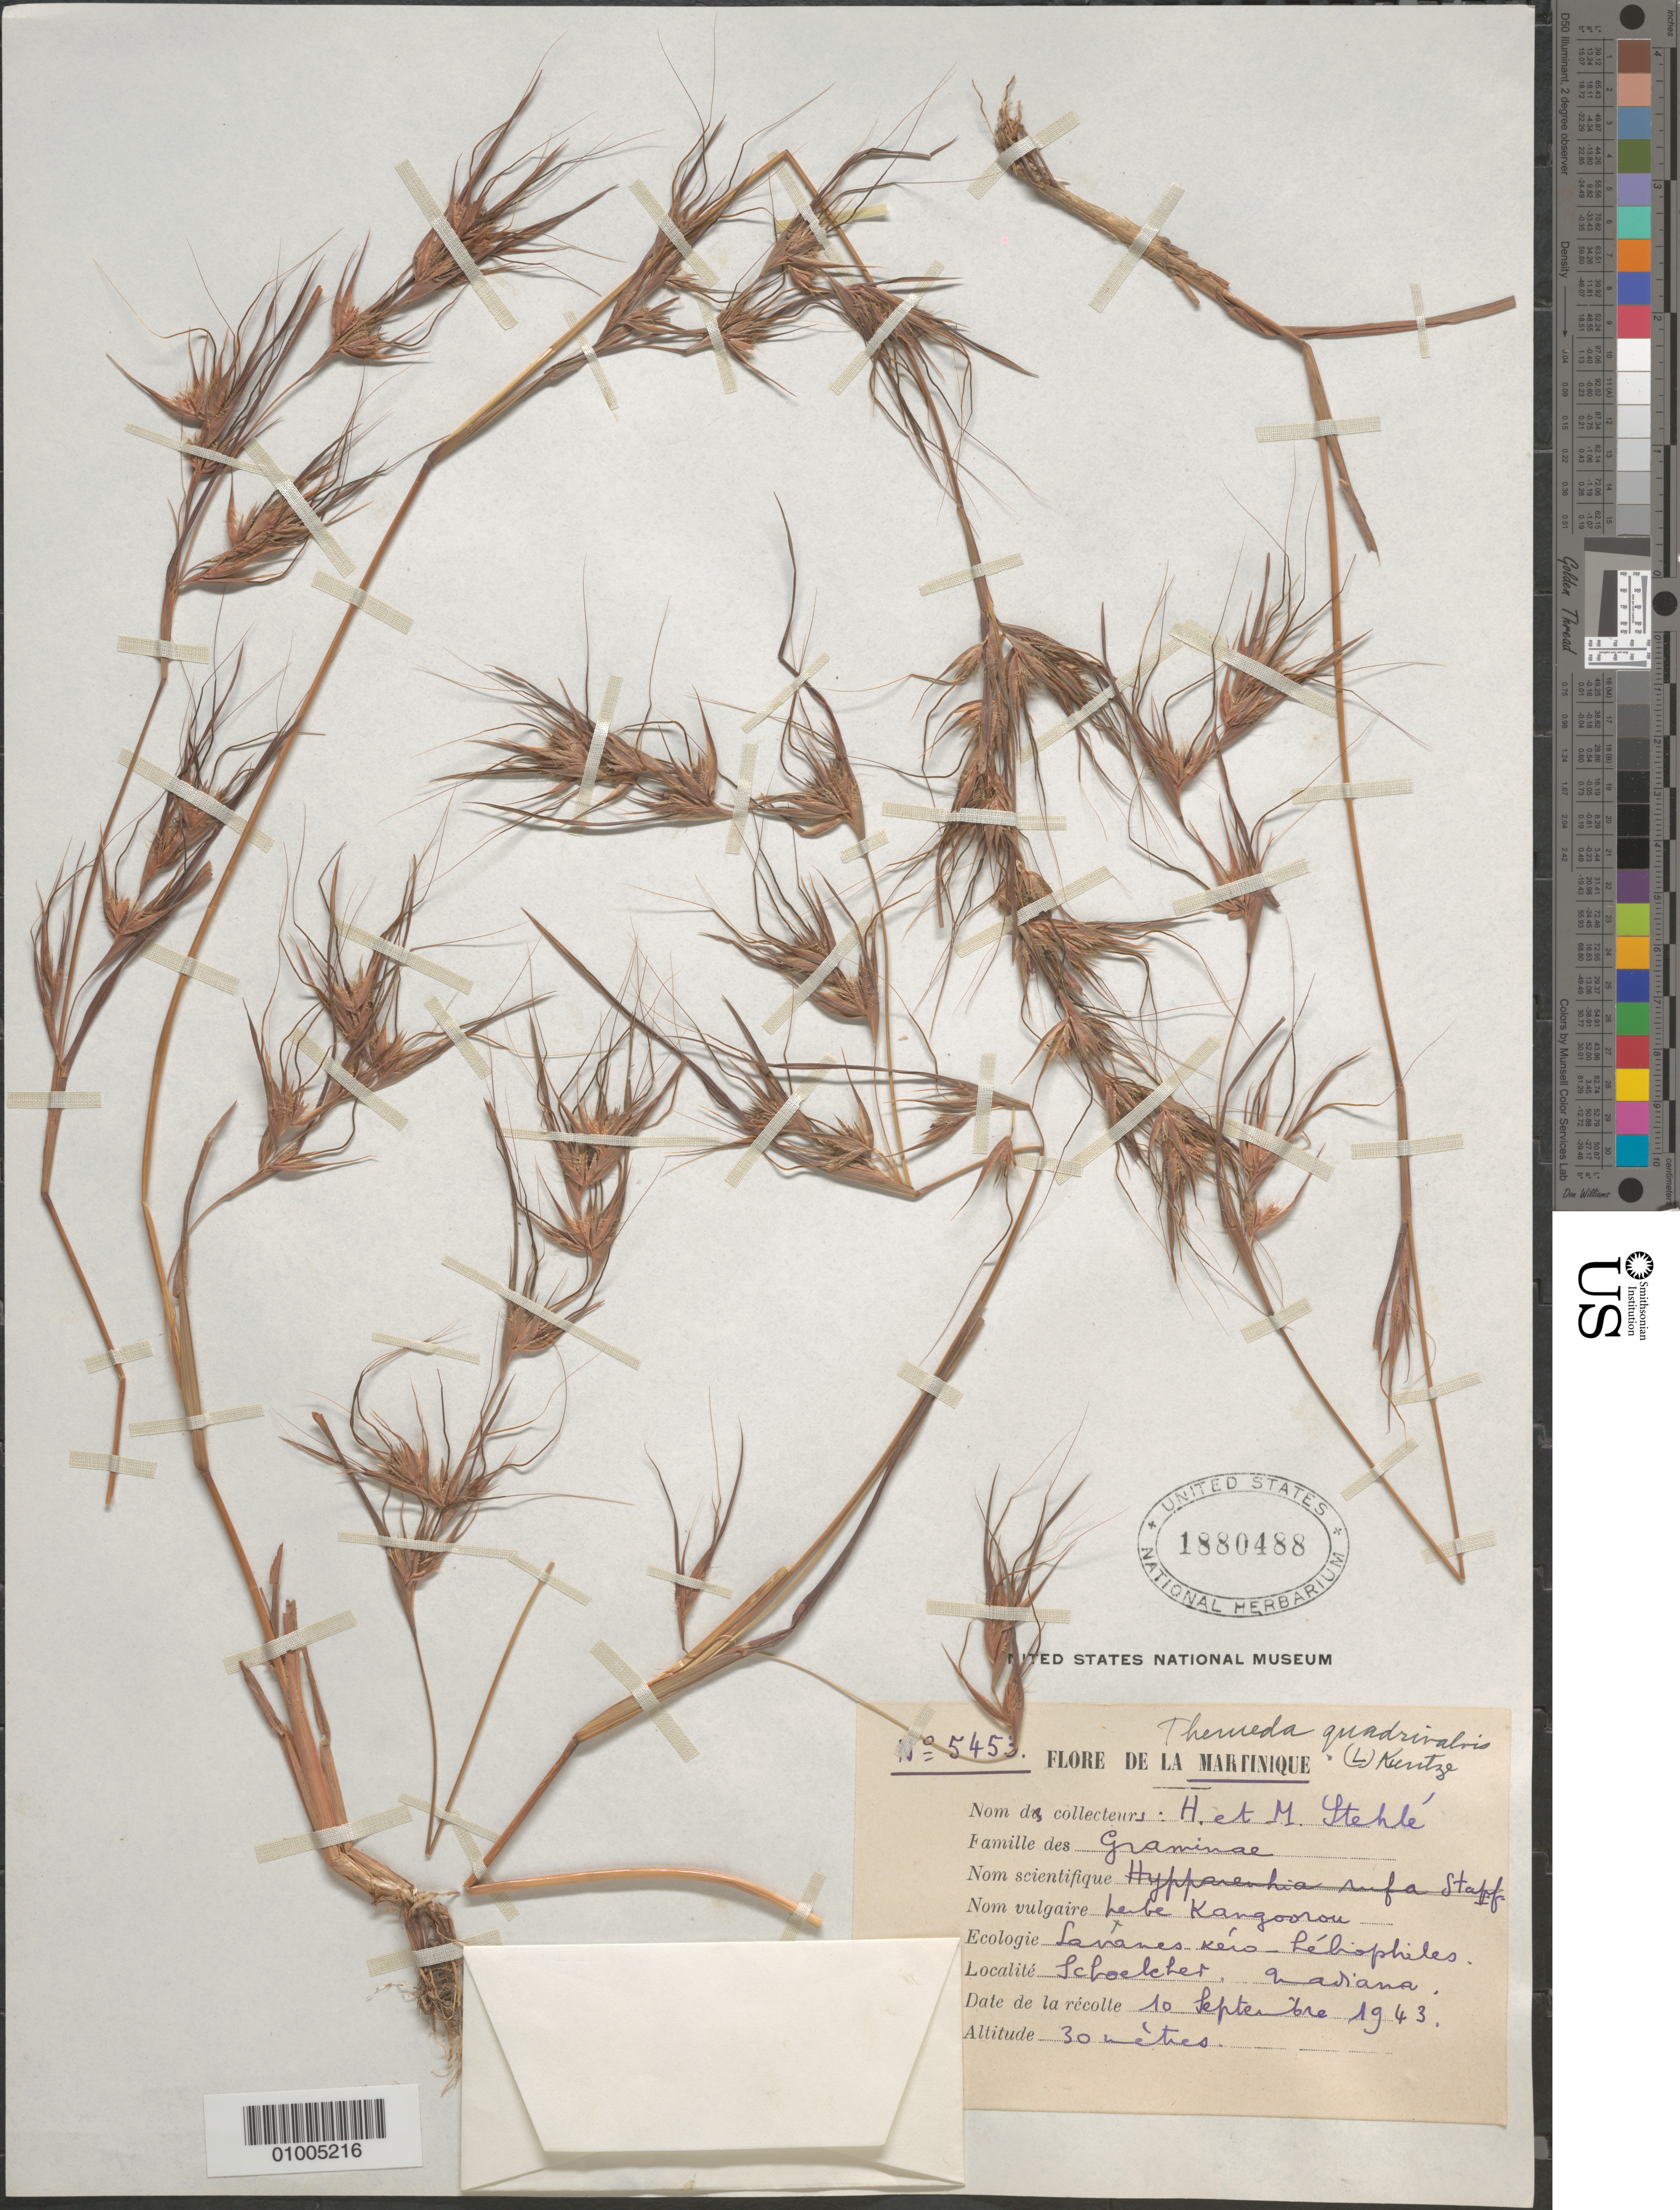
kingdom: Plantae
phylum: Tracheophyta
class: Liliopsida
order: Poales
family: Poaceae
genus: Themeda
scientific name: Themeda quadrivalvis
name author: (L.) Kuntze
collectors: H. Stehlé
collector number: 5453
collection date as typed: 10 Sep 1943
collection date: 1943-09-10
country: Martinique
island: Martinique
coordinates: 0 N, 0 E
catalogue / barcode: US 1880488